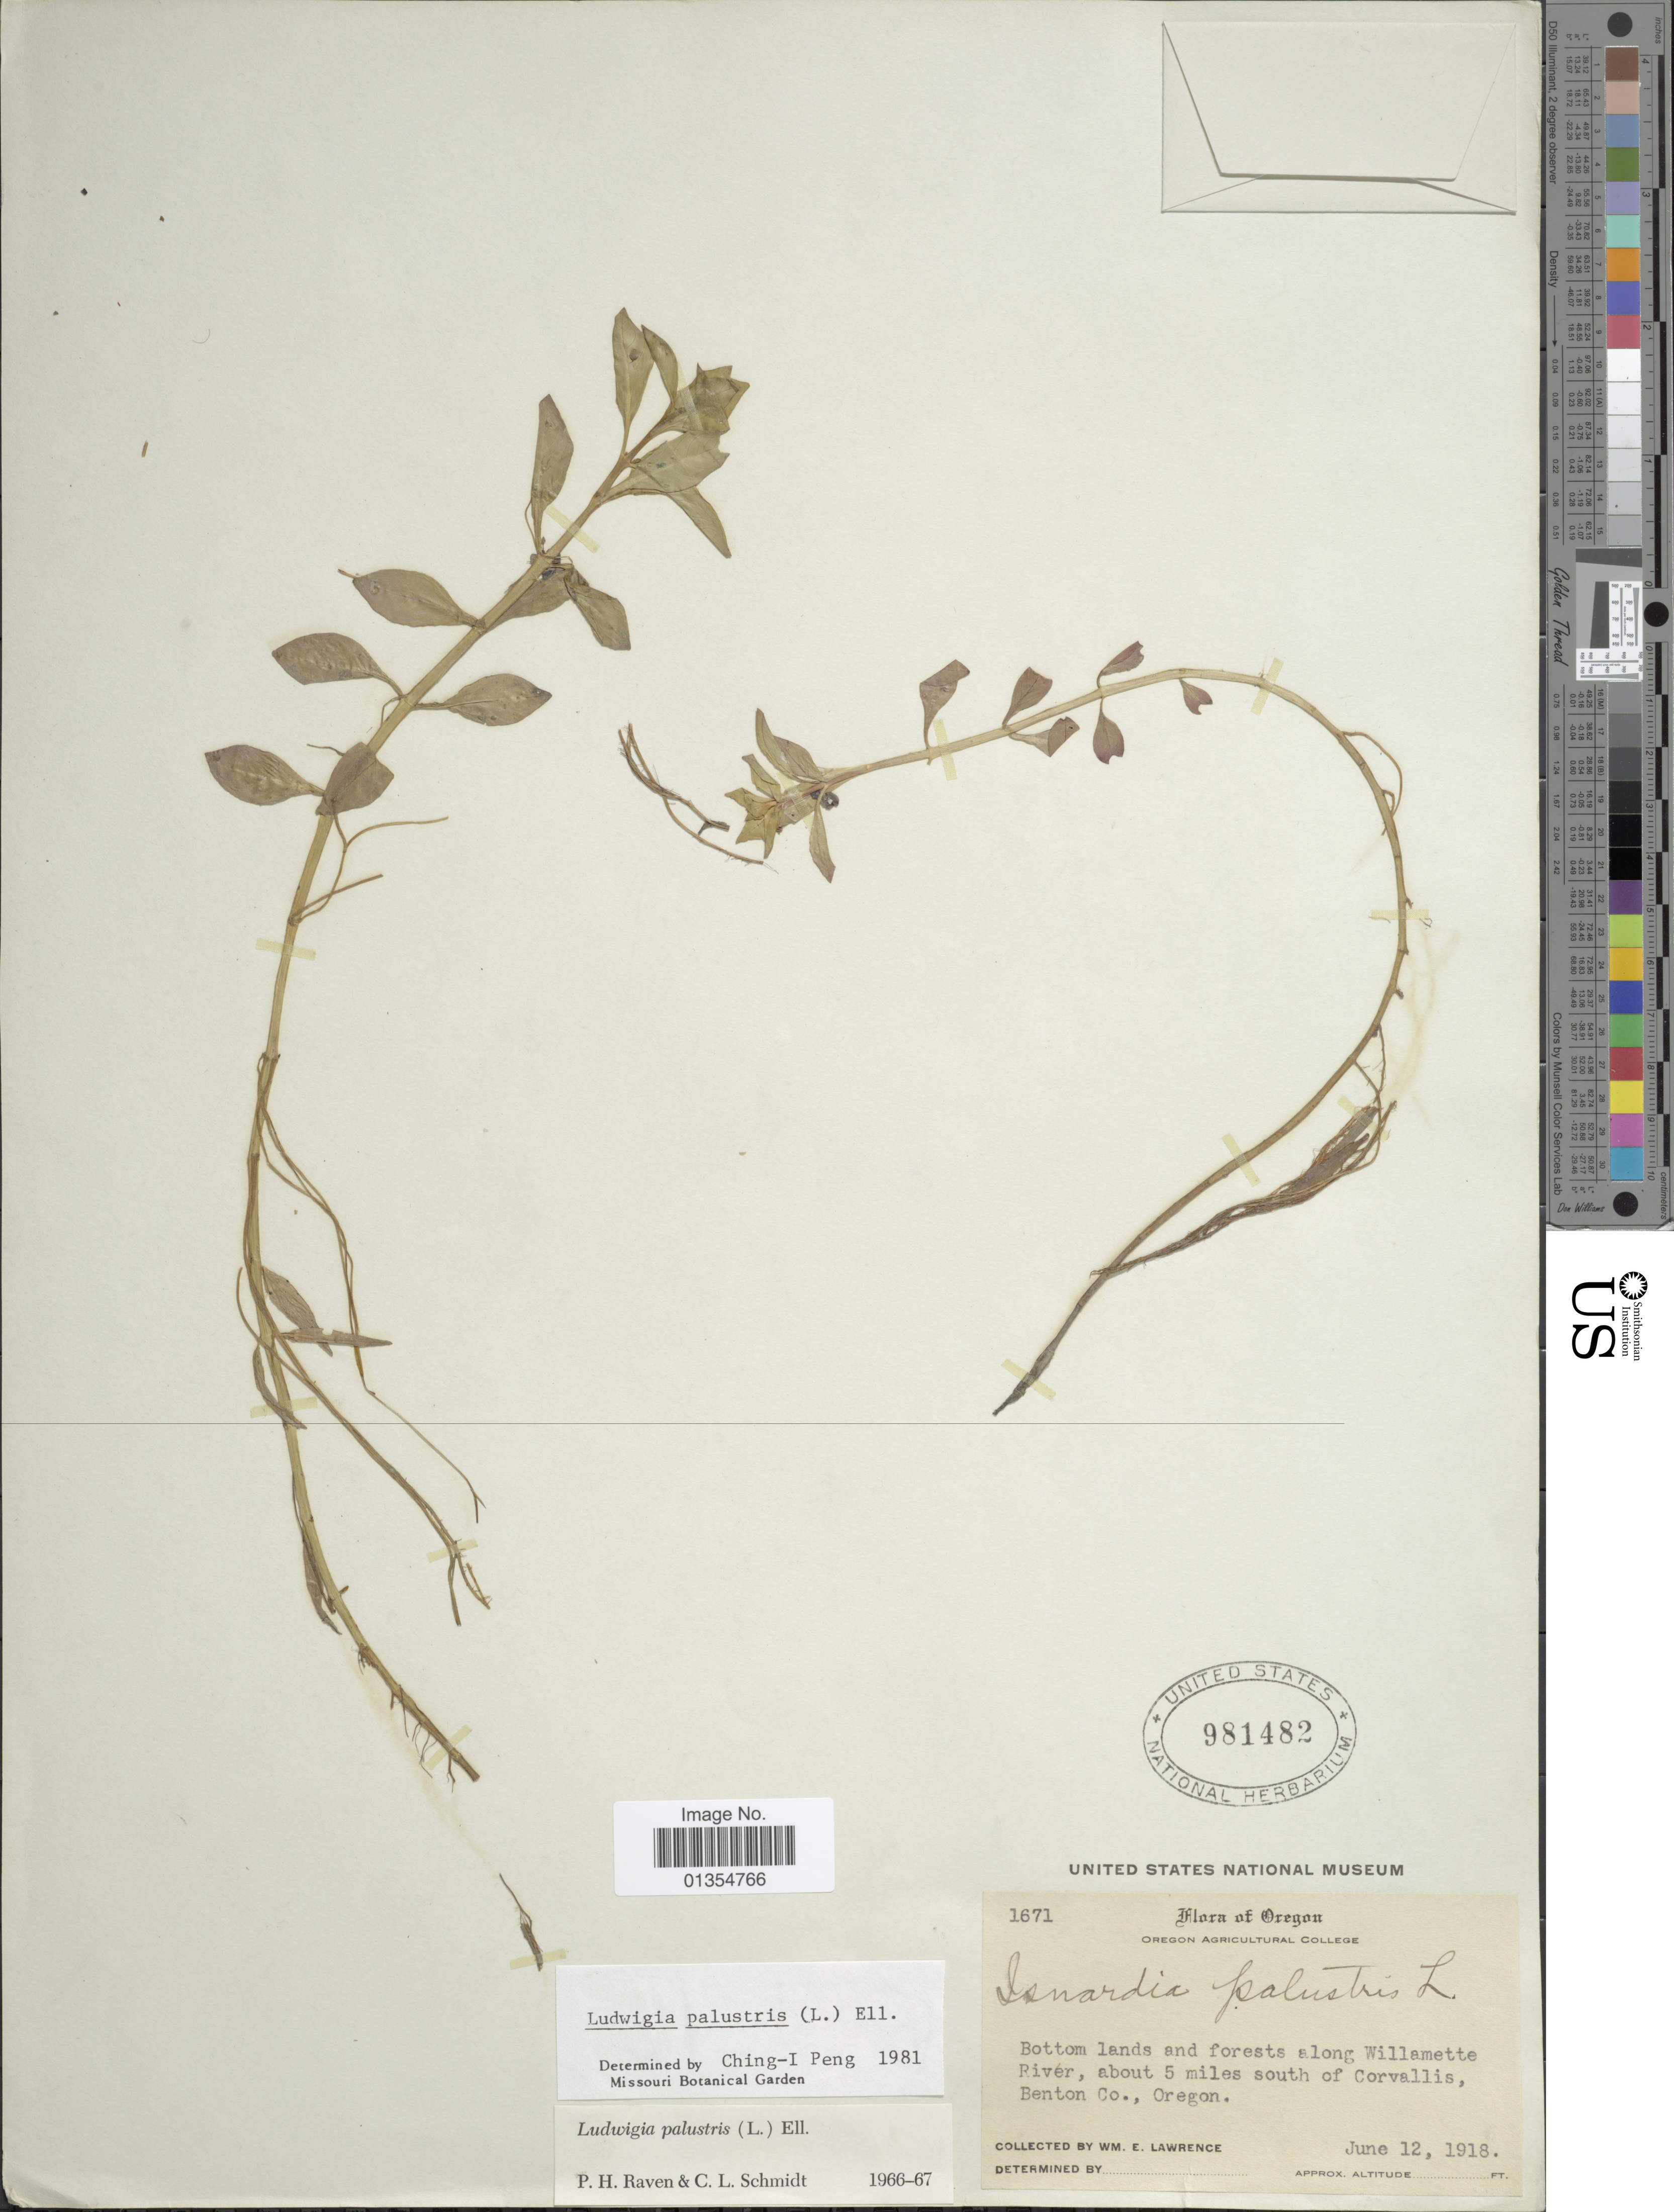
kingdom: Plantae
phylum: Tracheophyta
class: Magnoliopsida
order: Myrtales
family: Onagraceae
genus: Ludwigia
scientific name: Ludwigia palustris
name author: (L.) Elliott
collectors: W. Lawrence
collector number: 1671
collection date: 1918-06-12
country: United States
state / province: Oregon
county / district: Benton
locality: Bottom lands and forests along Willamette River, about 5 miles south of Corvallis, Benton Co.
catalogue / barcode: US 981482